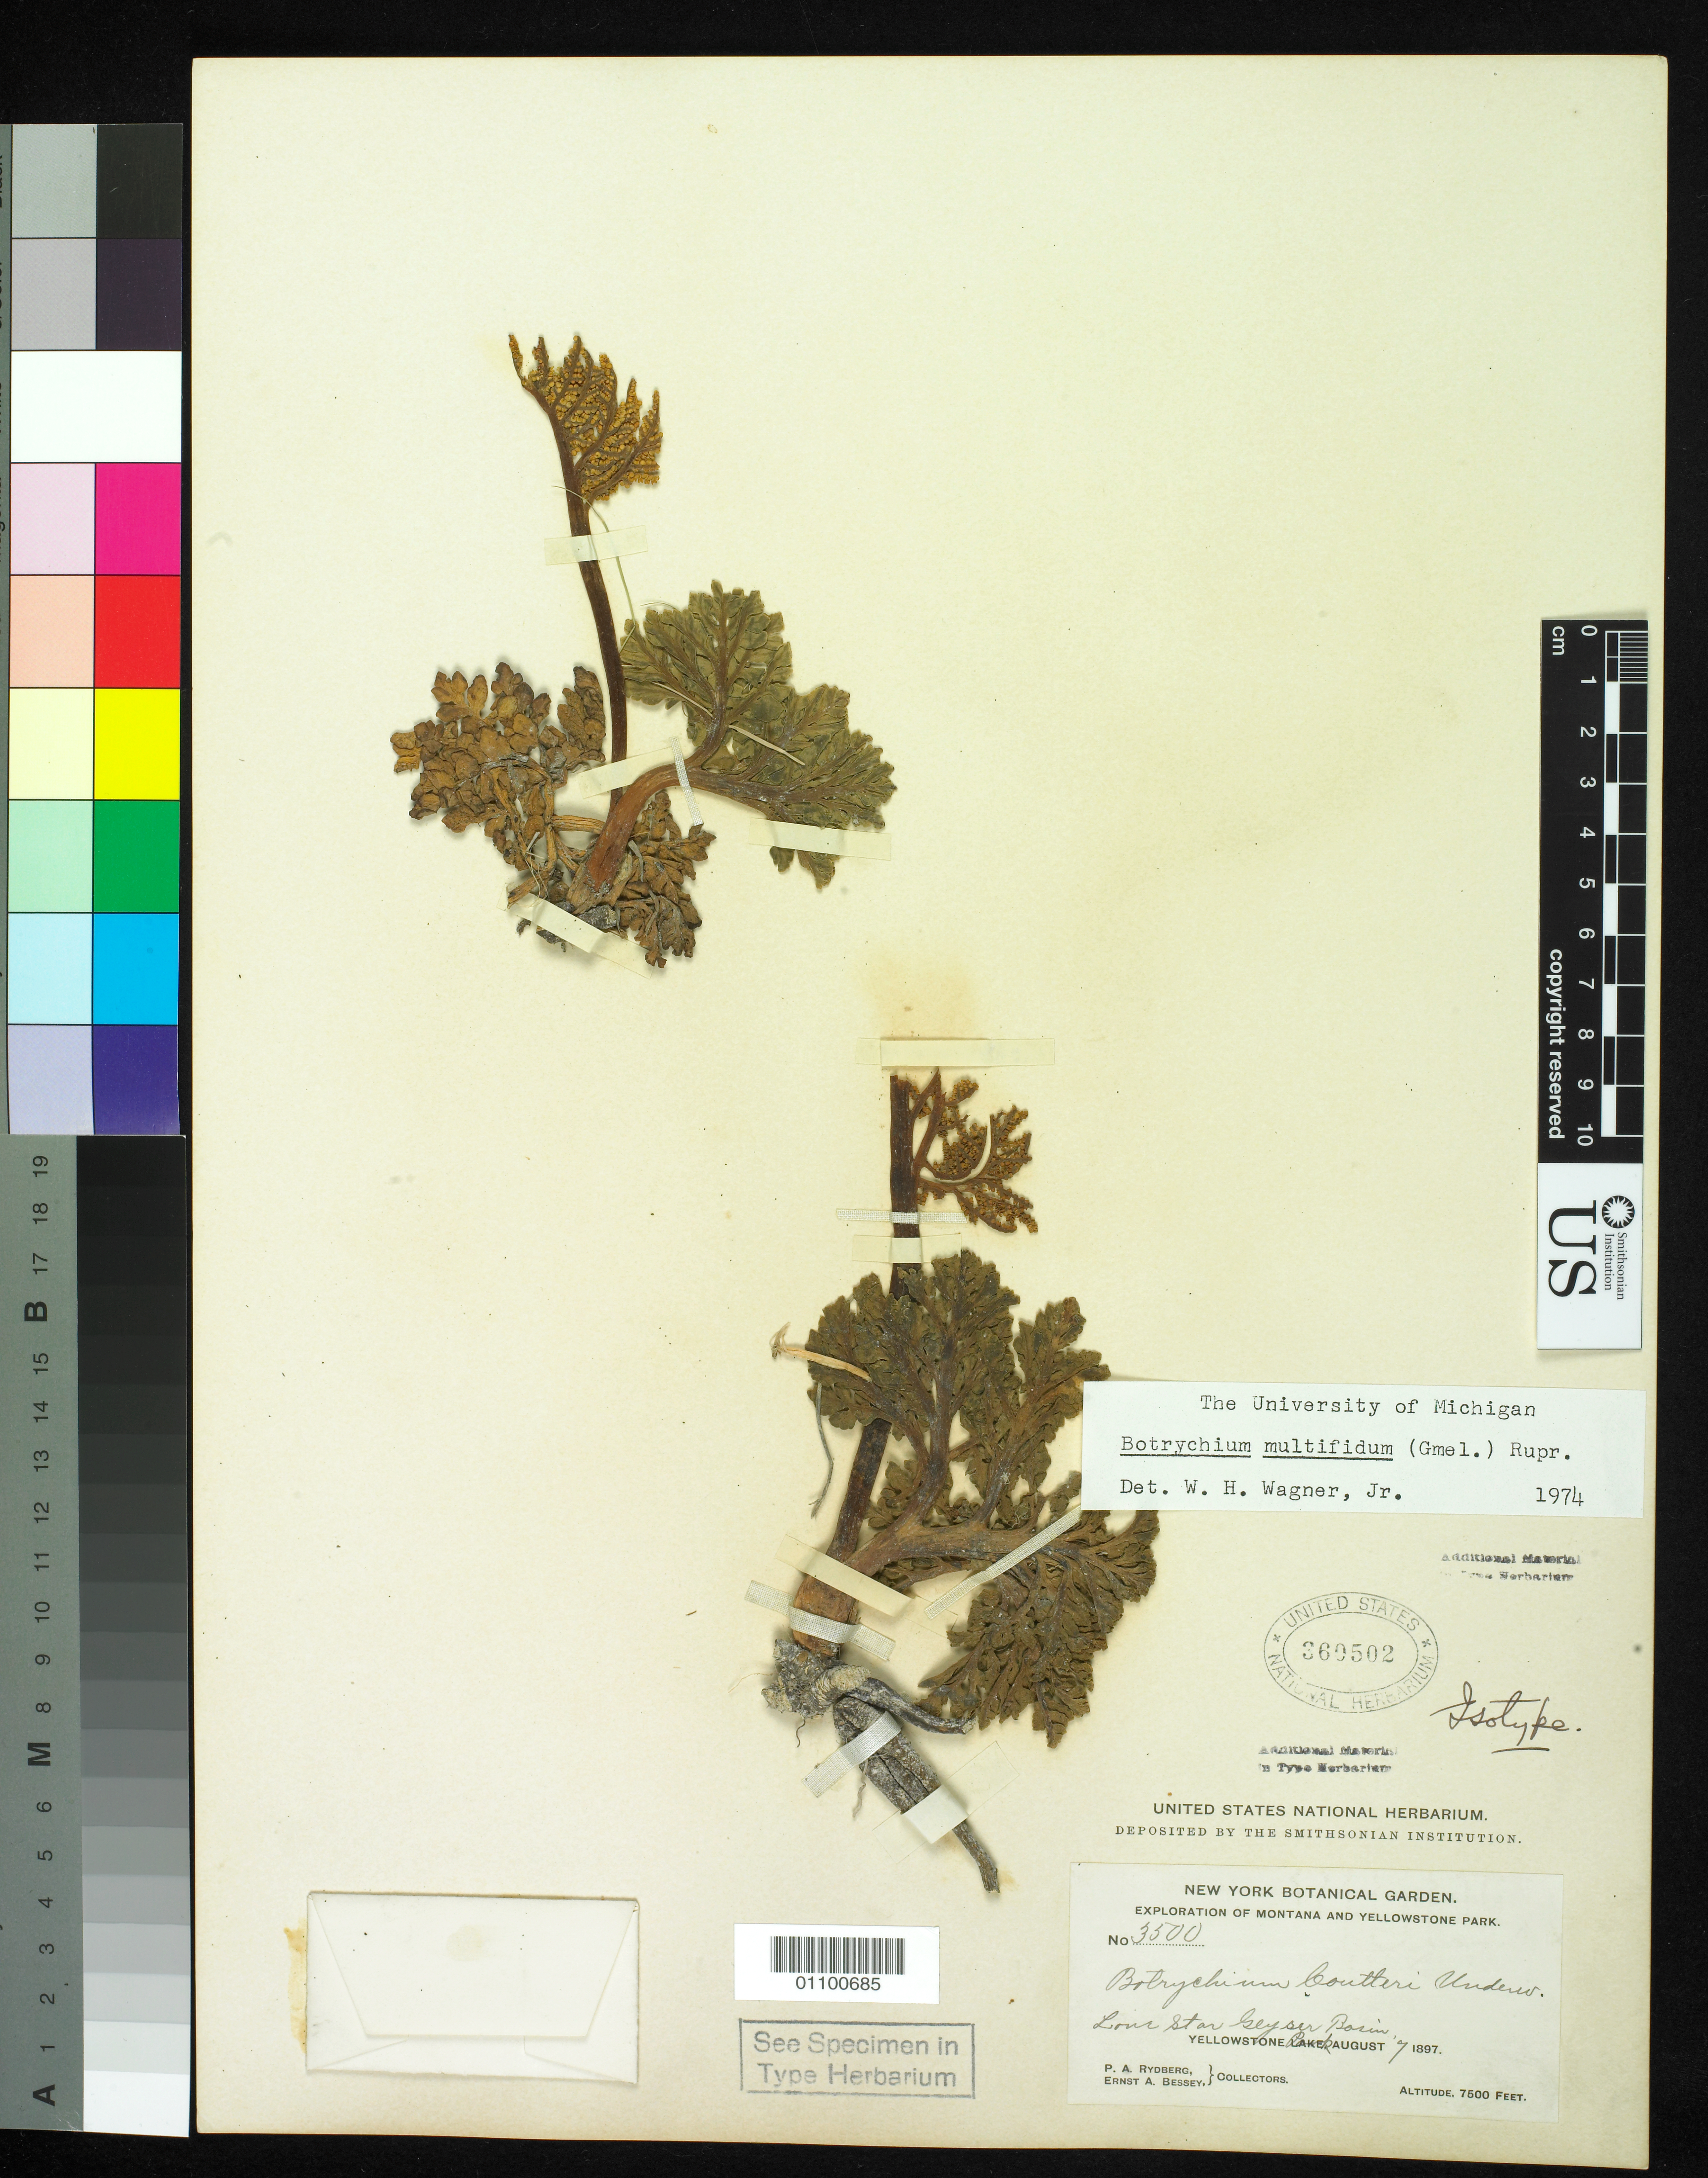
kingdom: Plantae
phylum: Tracheophyta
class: Polypodiopsida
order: Ophioglossales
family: Ophioglossaceae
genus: Botrychium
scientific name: Botrychium coulteri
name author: Underw.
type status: Isotype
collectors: P. A. Rydberg & E. Bessey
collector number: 3500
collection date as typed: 09 Aug 1897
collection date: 1897-08-09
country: United States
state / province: Montana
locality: Yellowstone National Park, Lower Geyser Basin.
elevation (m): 2286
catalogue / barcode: US 360502